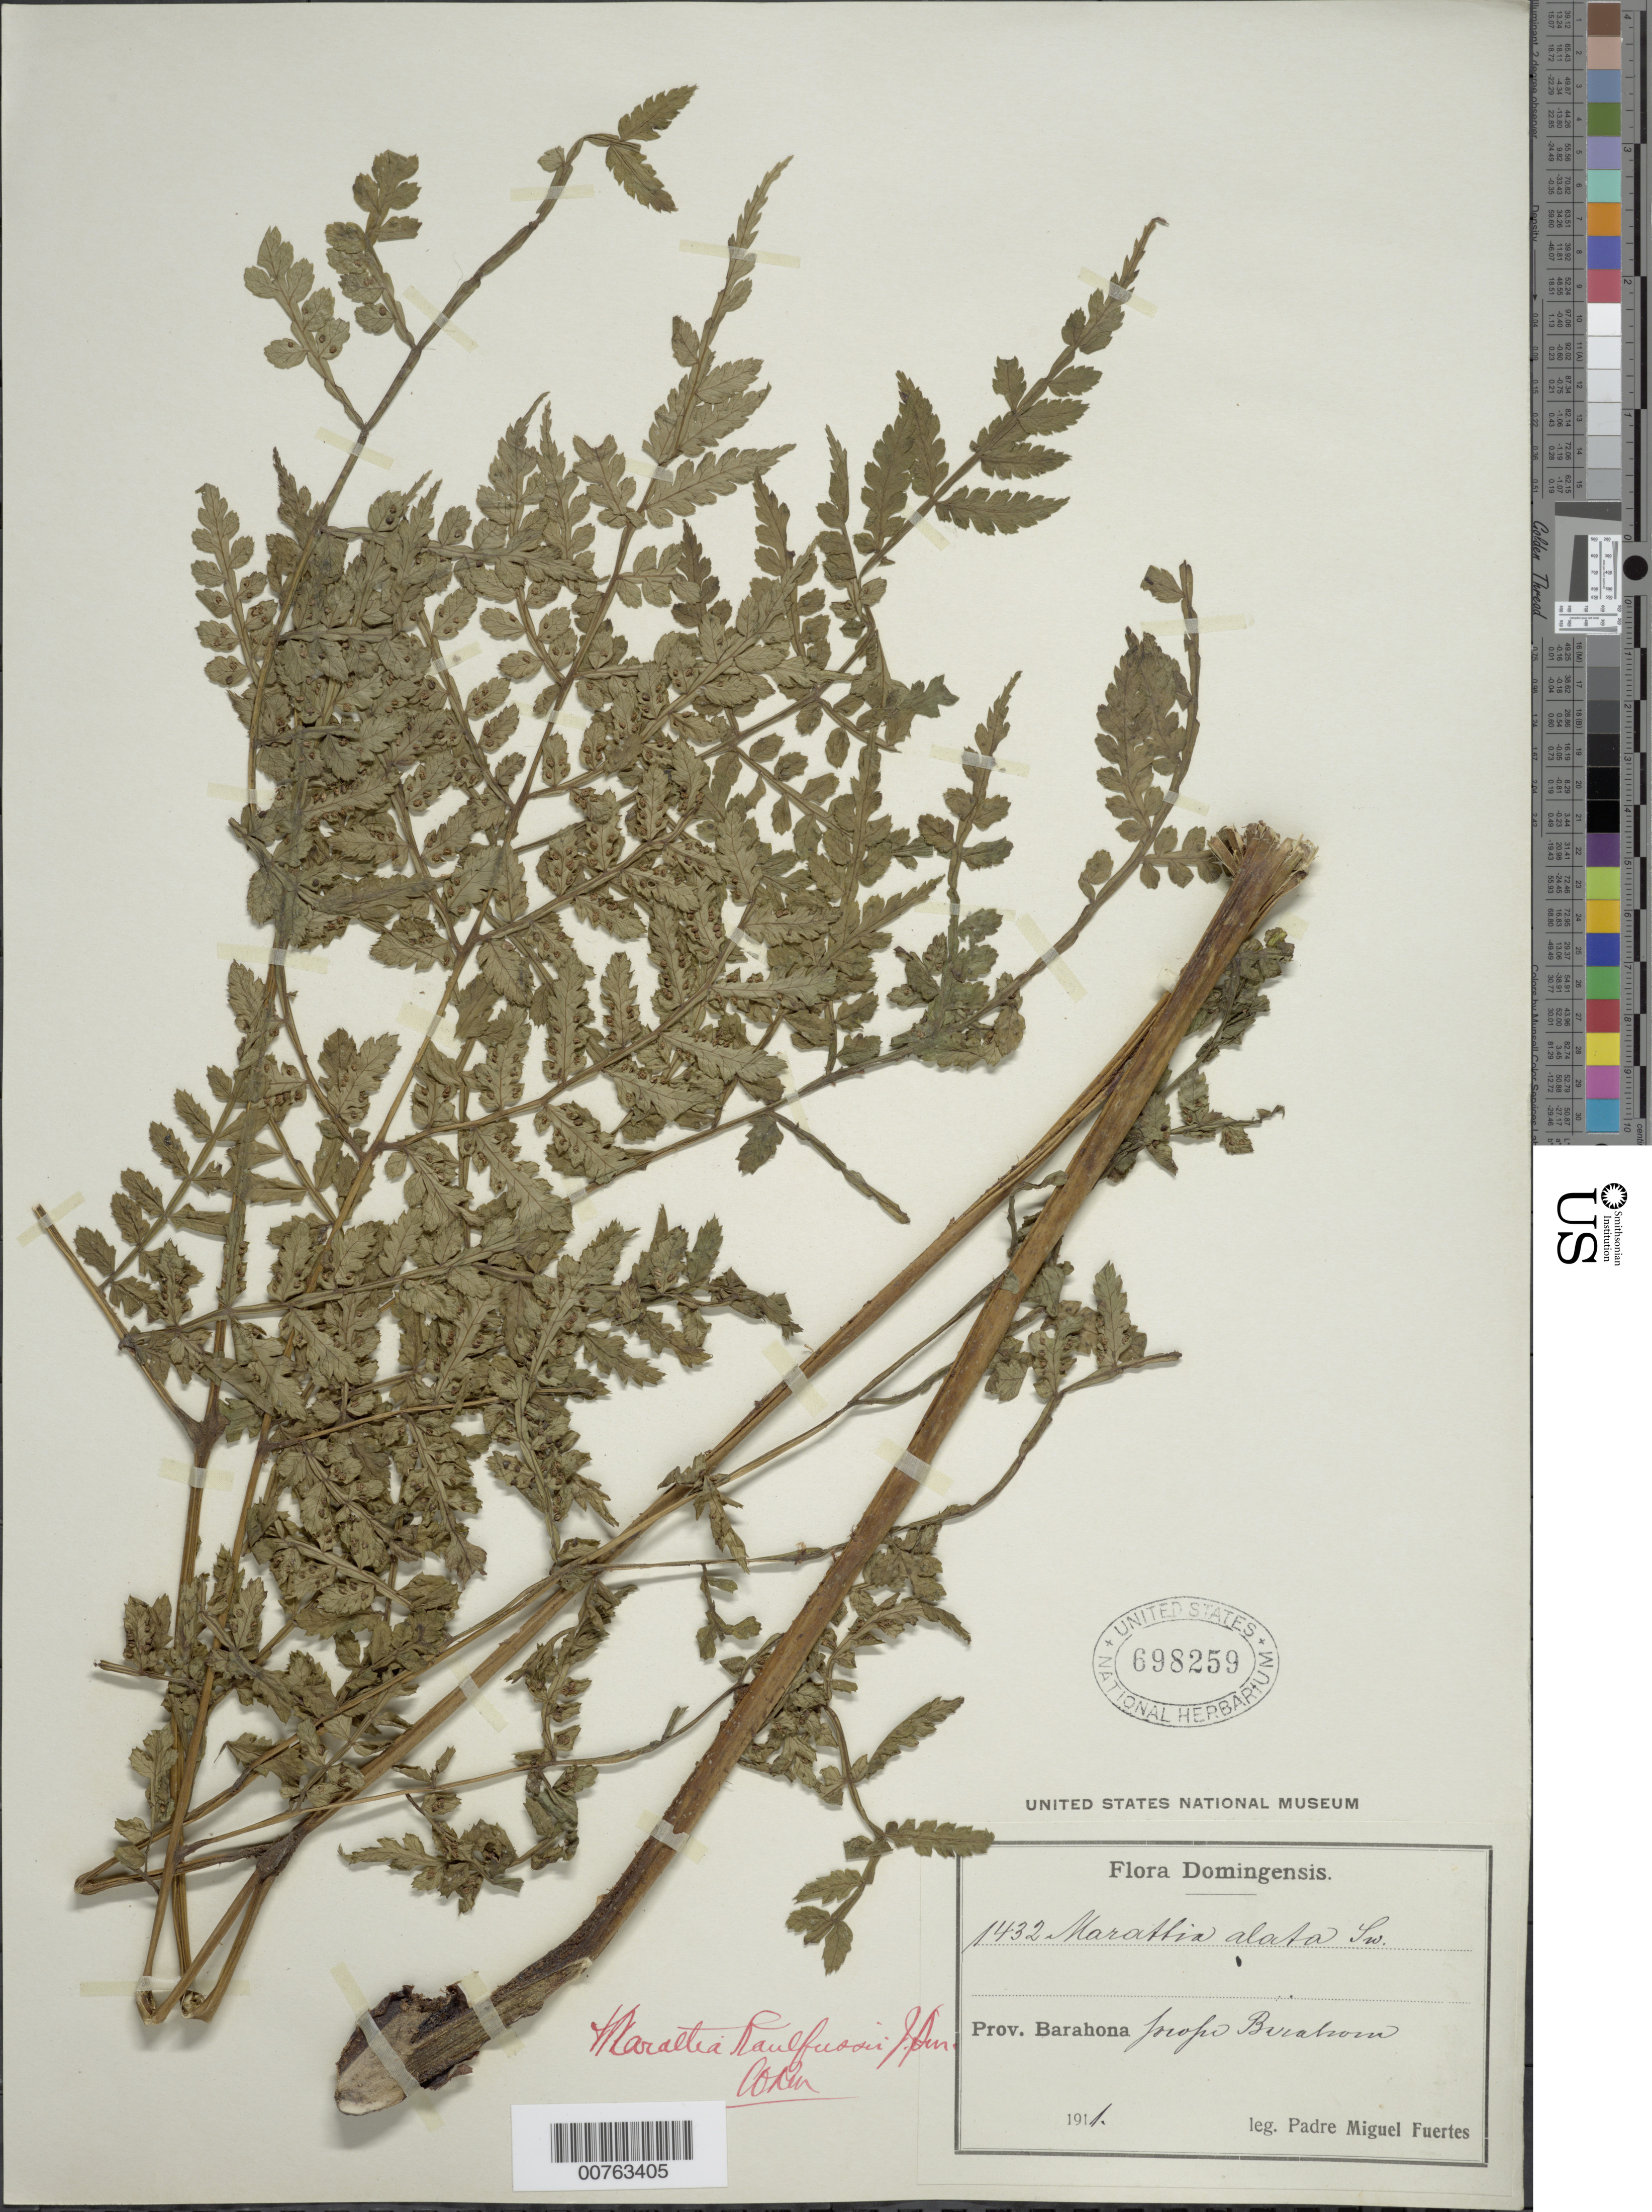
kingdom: Plantae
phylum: Tracheophyta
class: Polypodiopsida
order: Marattiales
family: Marattiaceae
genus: Marattia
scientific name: Marattia laevis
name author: Sm.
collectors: M. D. Fuertes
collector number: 1432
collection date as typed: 1911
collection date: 1911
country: Dominican Republic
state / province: Barahona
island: Hispaniola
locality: Near Barahona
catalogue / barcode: US 698256